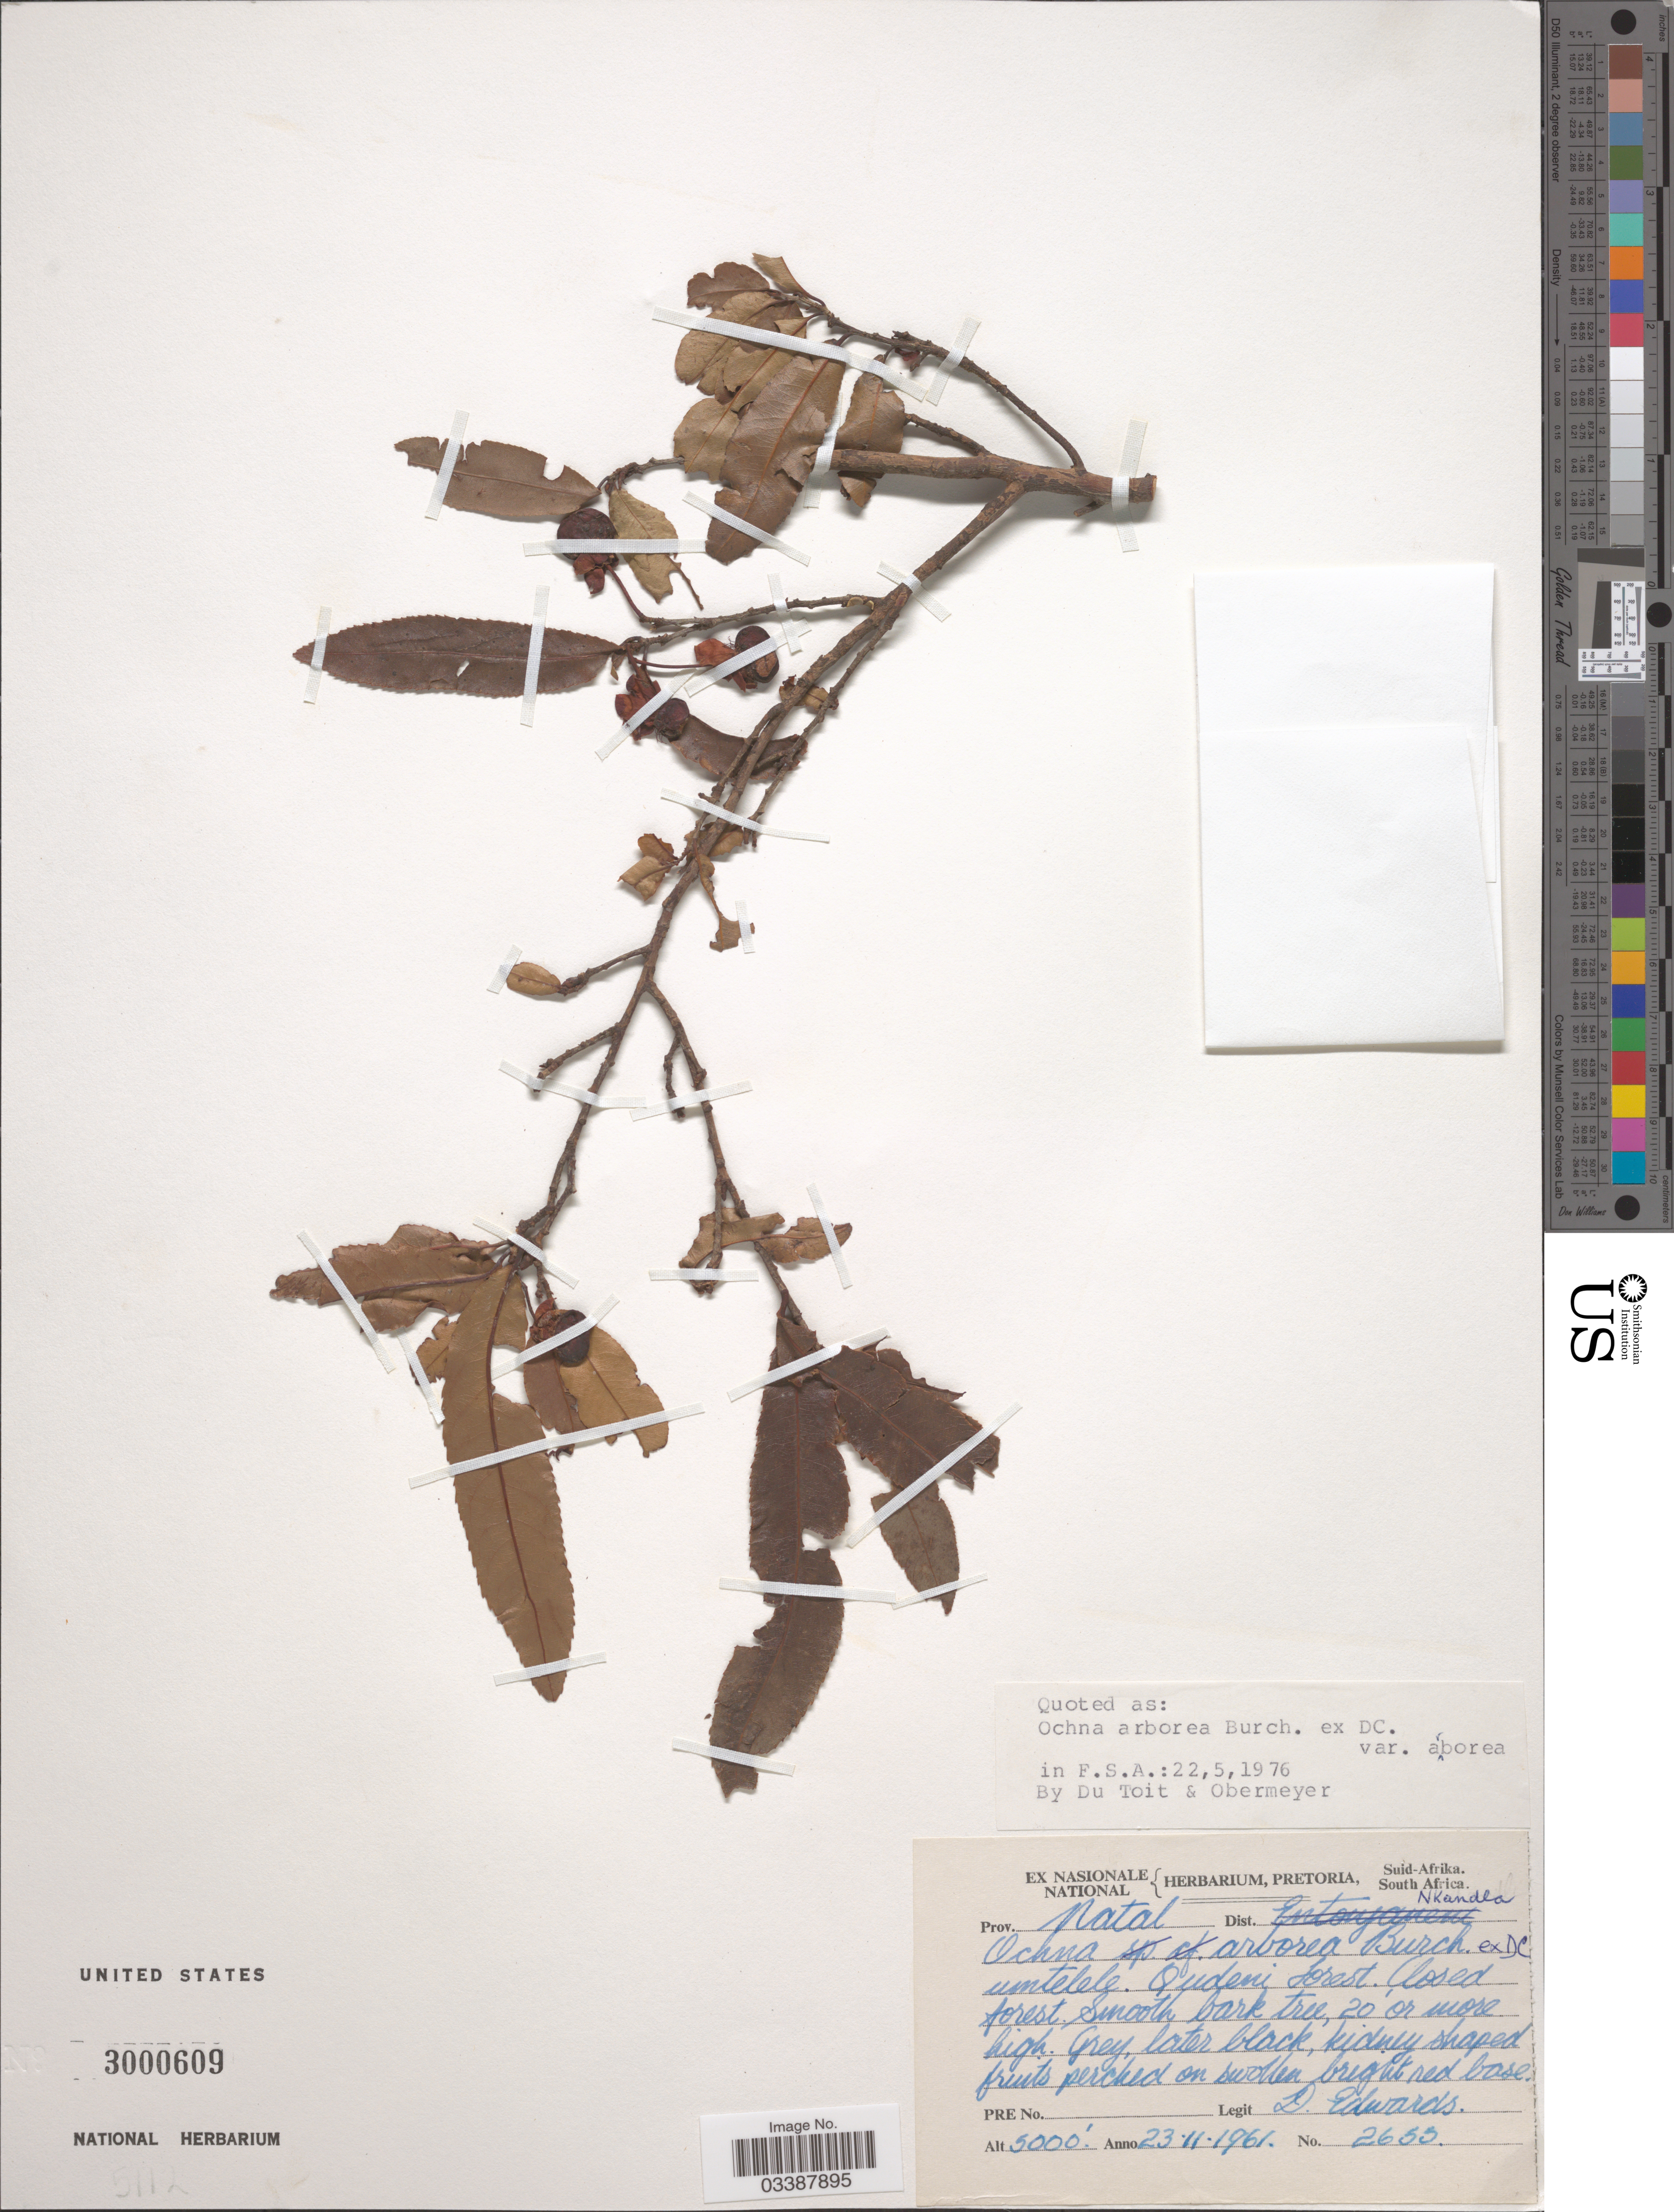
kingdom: Plantae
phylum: Tracheophyta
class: Magnoliopsida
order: Malpighiales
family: Ochnaceae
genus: Ochna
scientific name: Ochna arborea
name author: Burch. ex DC.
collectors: D. Edwards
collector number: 2655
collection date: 1961-11-23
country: South Africa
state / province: KwaZulu-Natal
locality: Prov. Natal. Dist. Nkandla. Qudeni forest. Closed forest.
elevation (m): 1524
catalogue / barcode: US 3000609